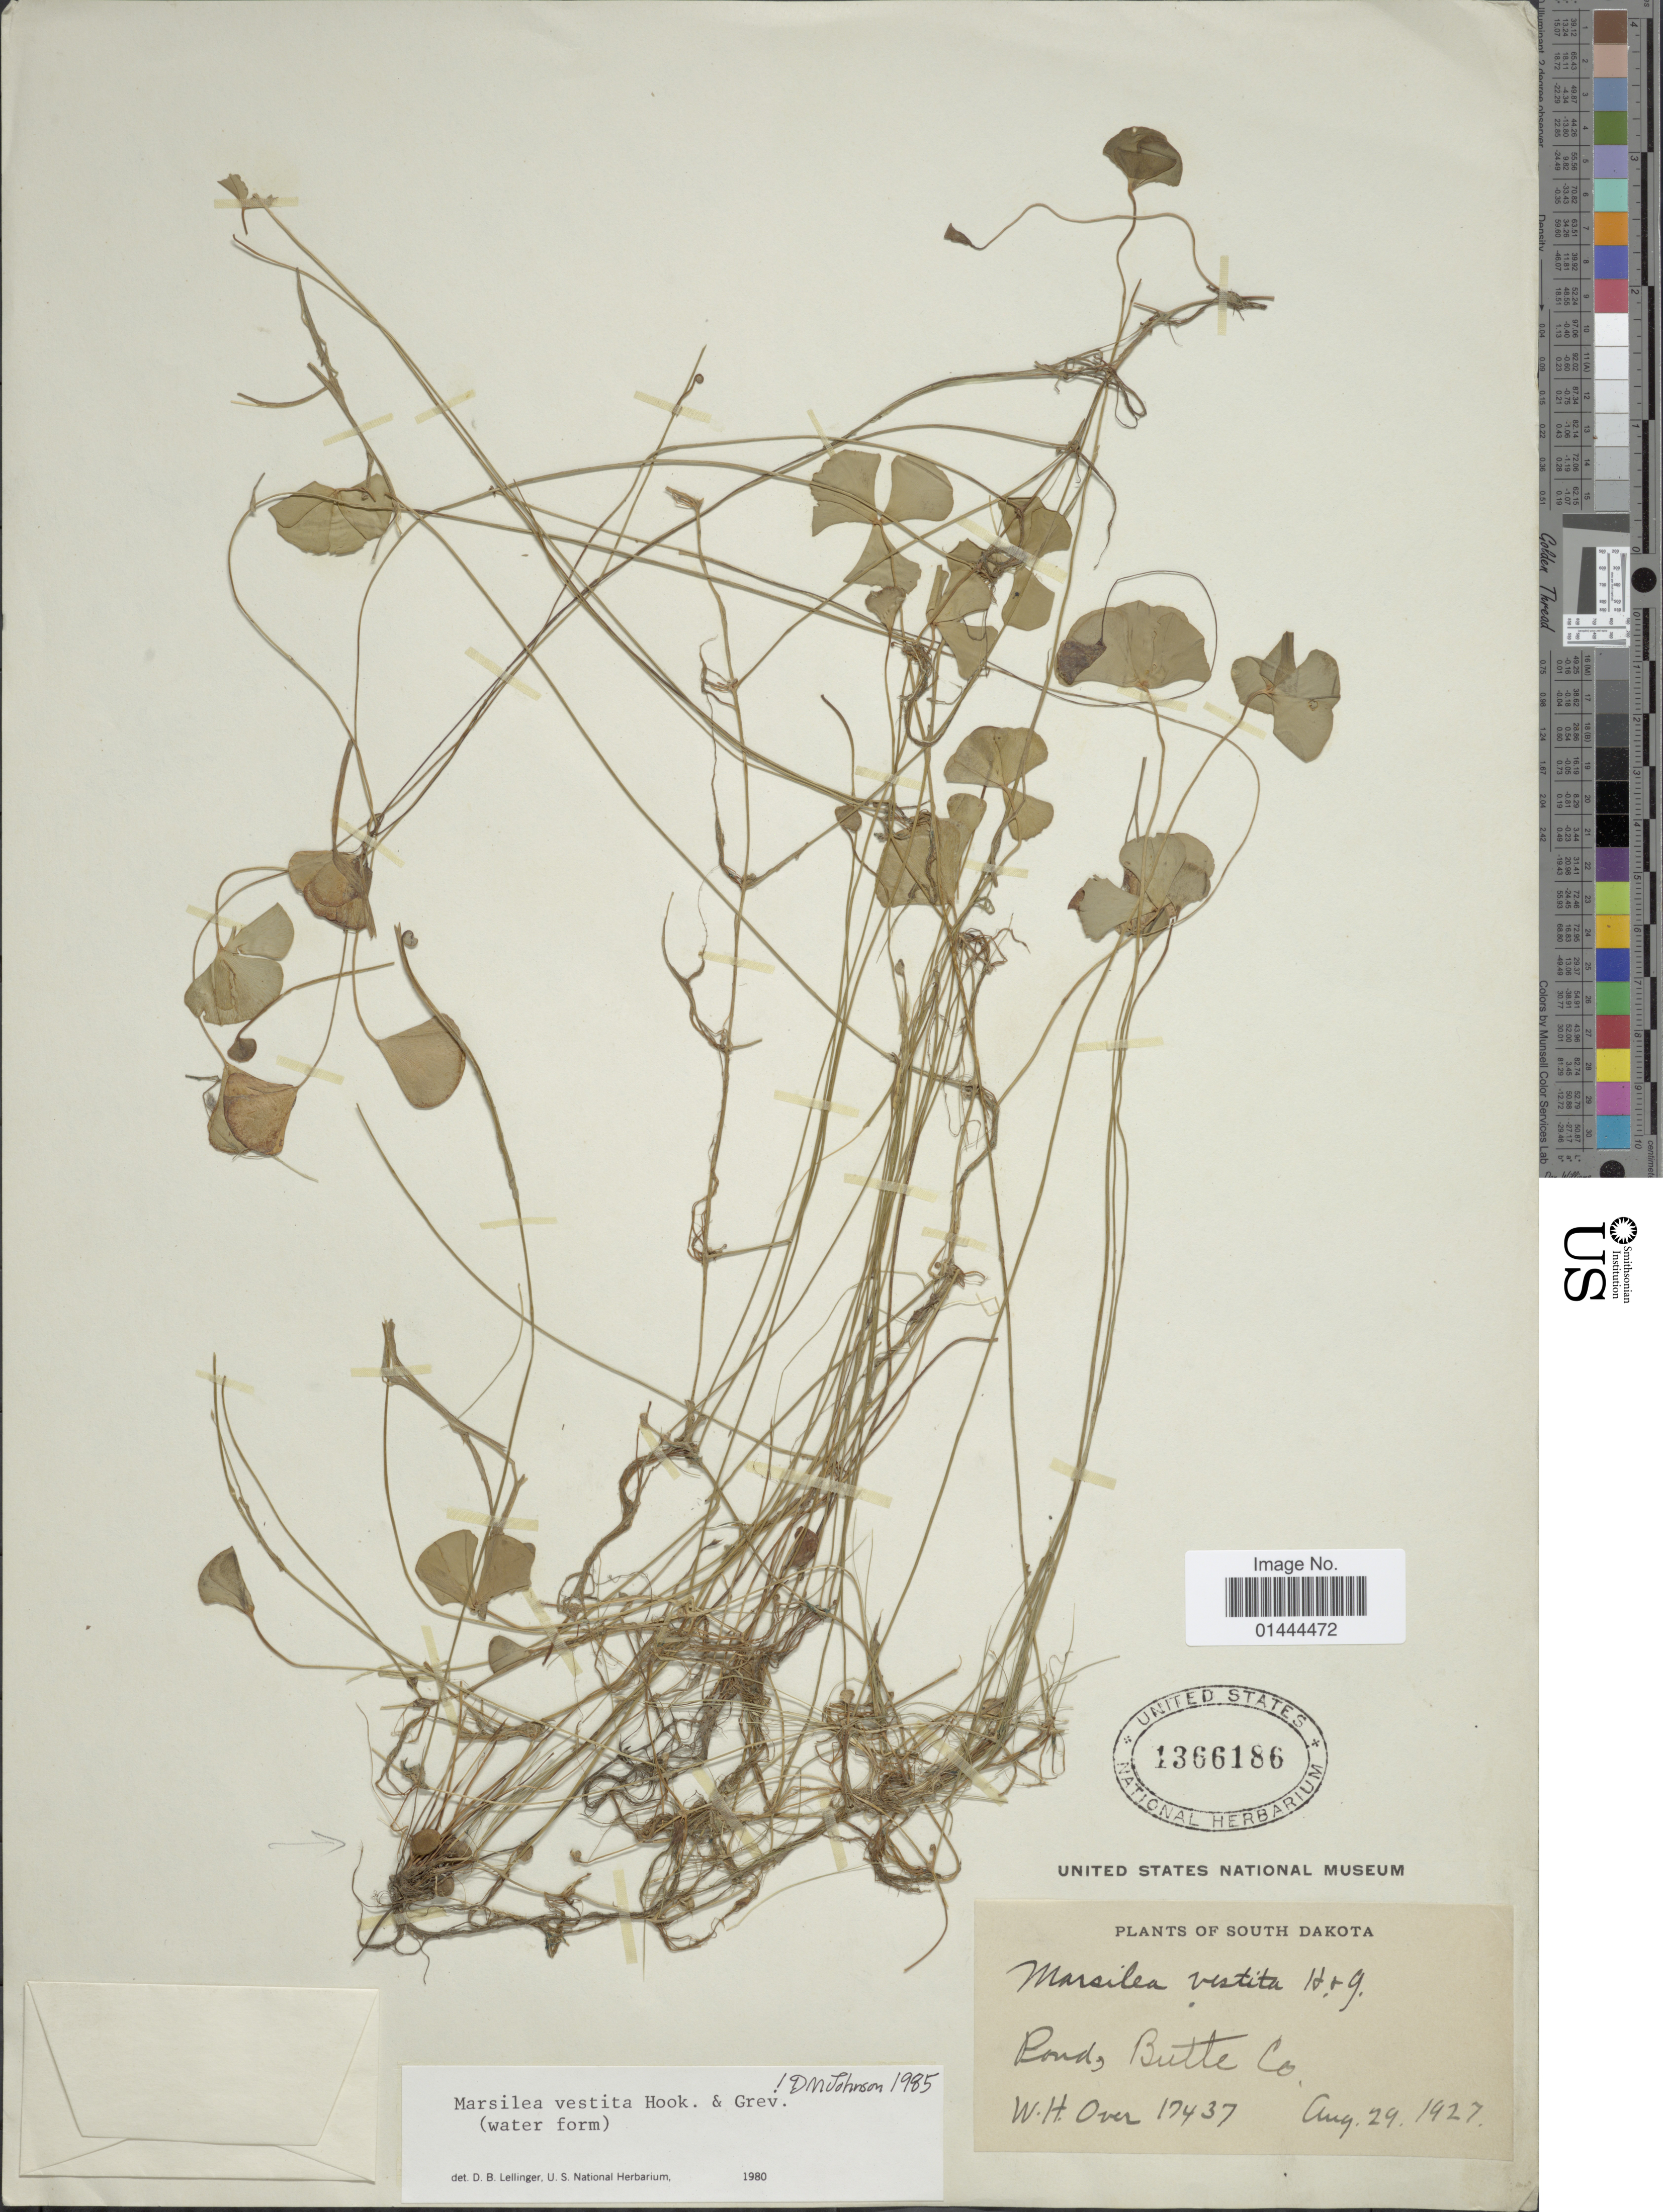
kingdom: Plantae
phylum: Tracheophyta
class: Polypodiopsida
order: Salviniales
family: Marsileaceae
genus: Marsilea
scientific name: Marsilea vestita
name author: Hook. & Grev.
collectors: W. Over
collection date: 1927-08-29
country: United States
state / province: South Dakota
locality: Pond, Butte Co.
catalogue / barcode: US 1366186